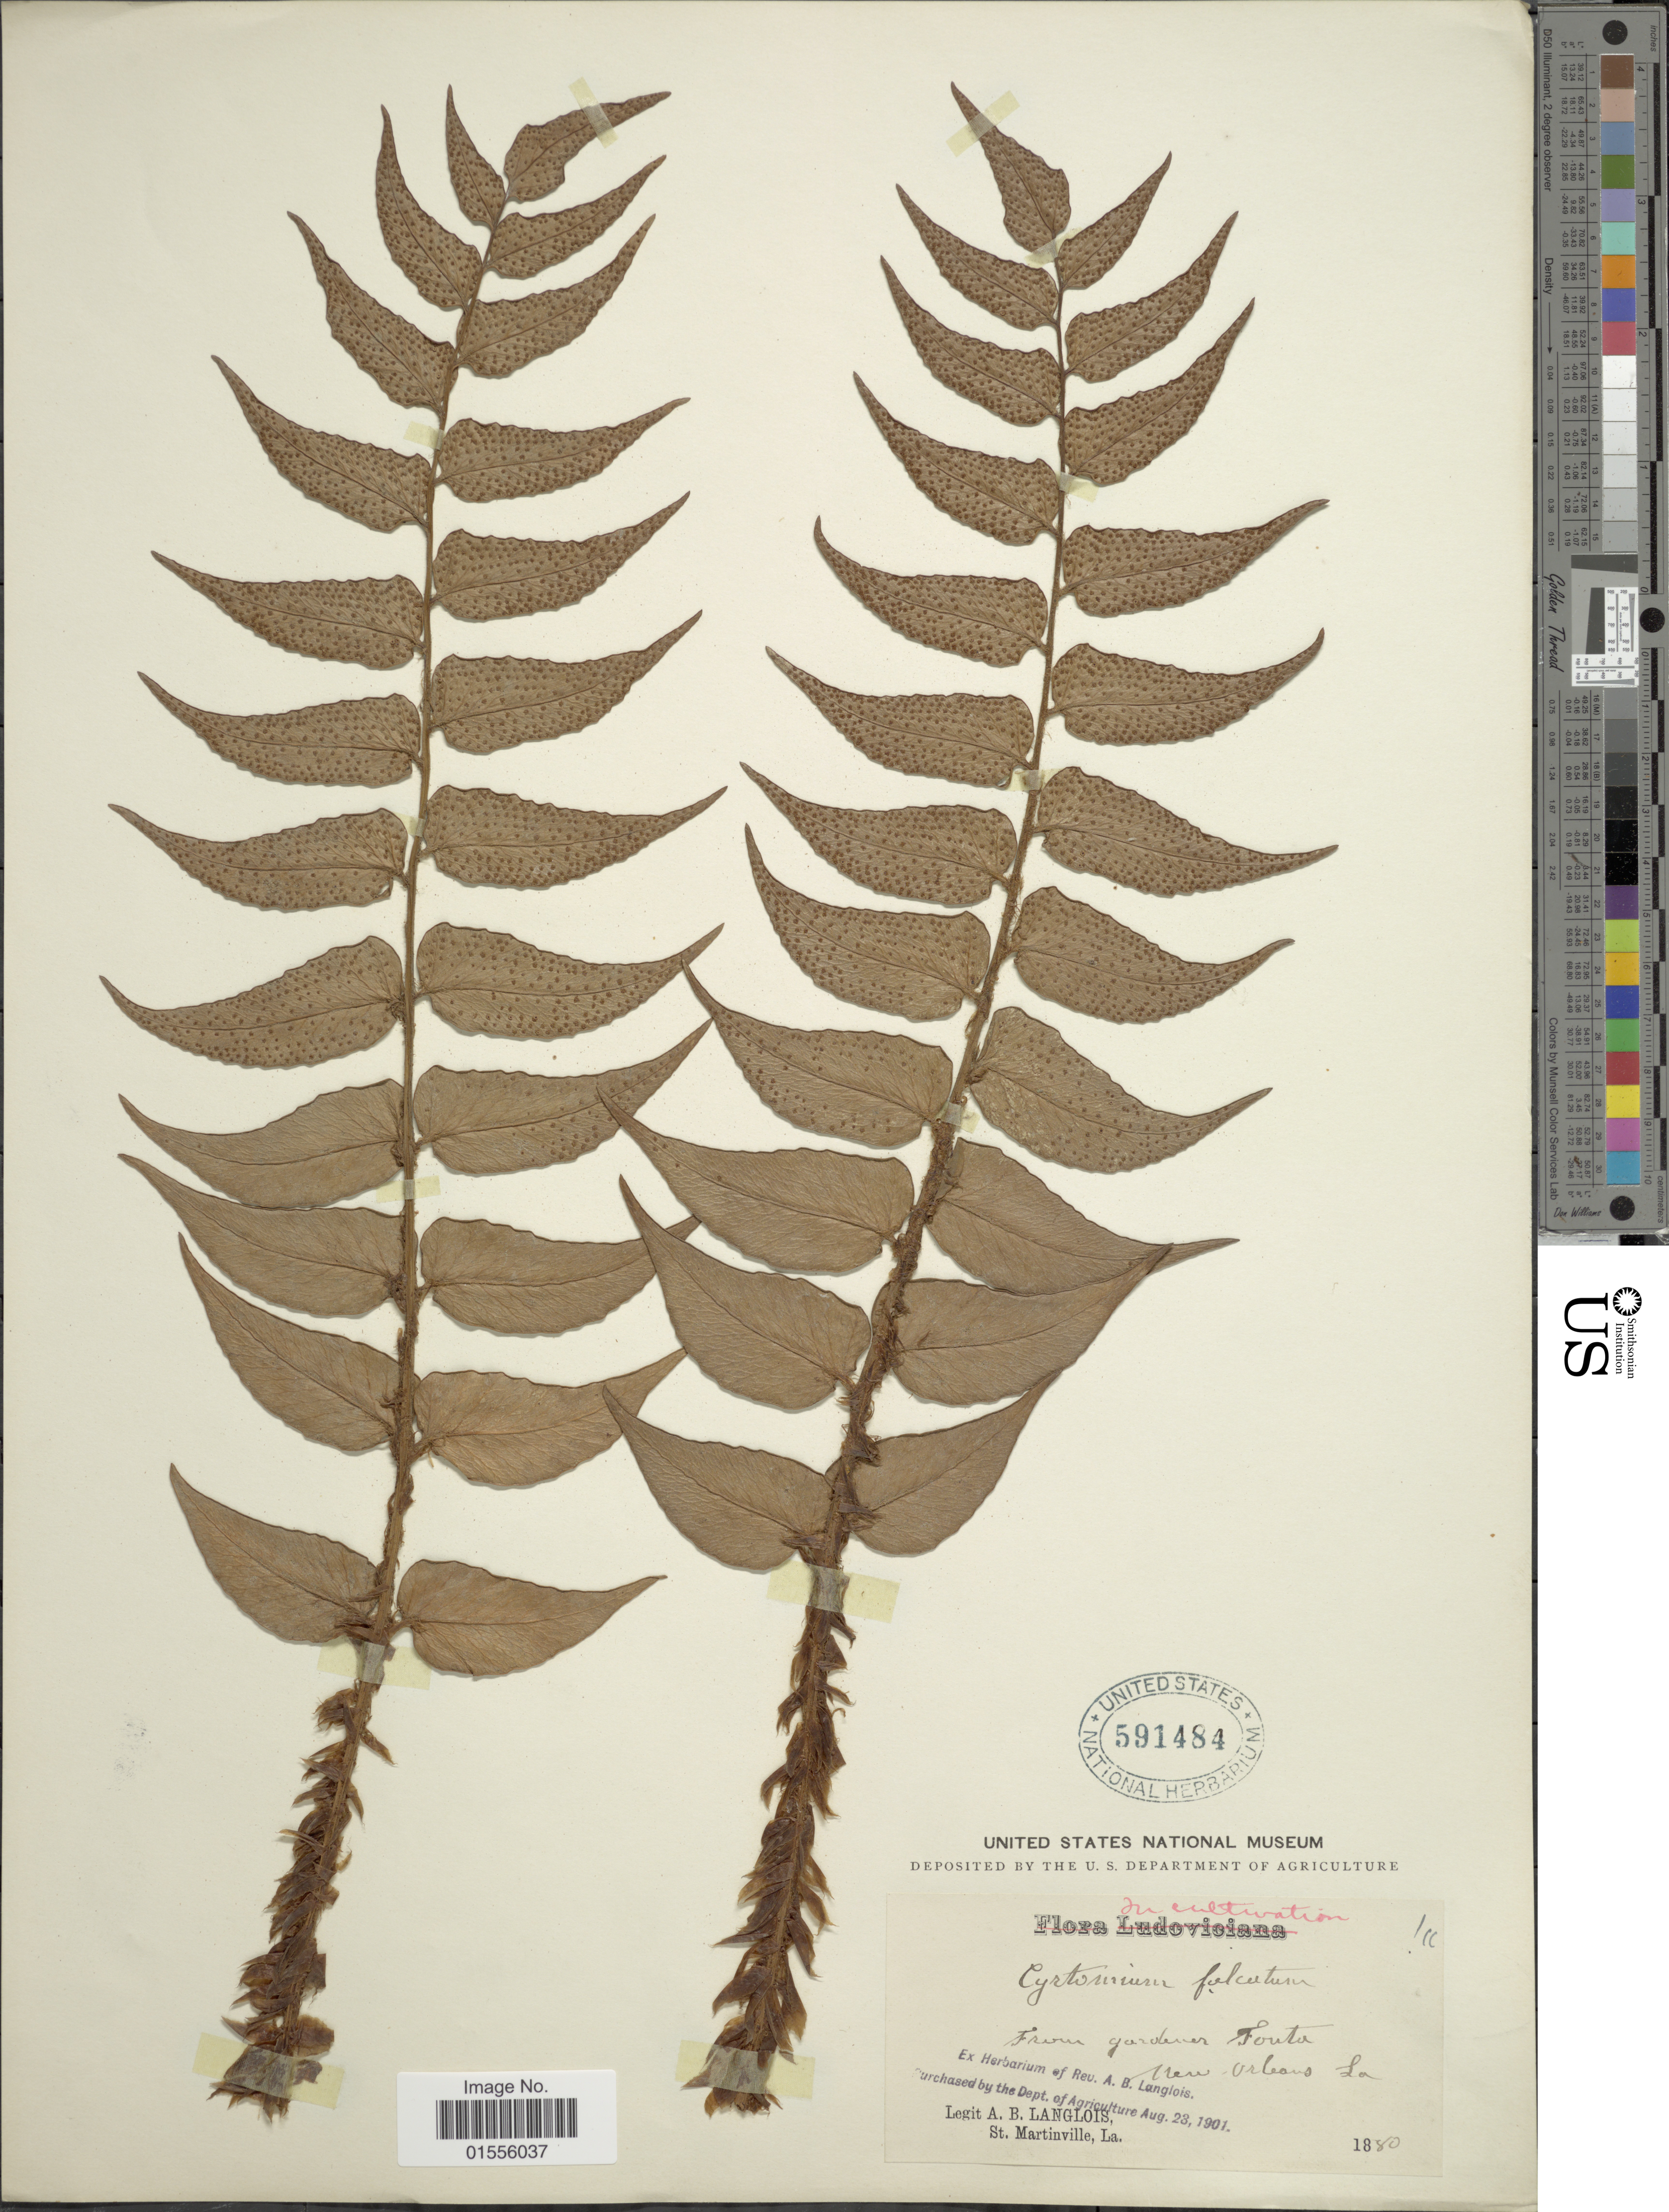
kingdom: Plantae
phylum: Tracheophyta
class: Polypodiopsida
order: Polypodiales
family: Dryopteridaceae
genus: Cyrtomium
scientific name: Cyrtomium falcatum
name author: (L. f.) C. Presl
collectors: A. Langlois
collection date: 1880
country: United States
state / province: Louisiana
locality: From gardener Fontier, New Orleans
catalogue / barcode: US 591484